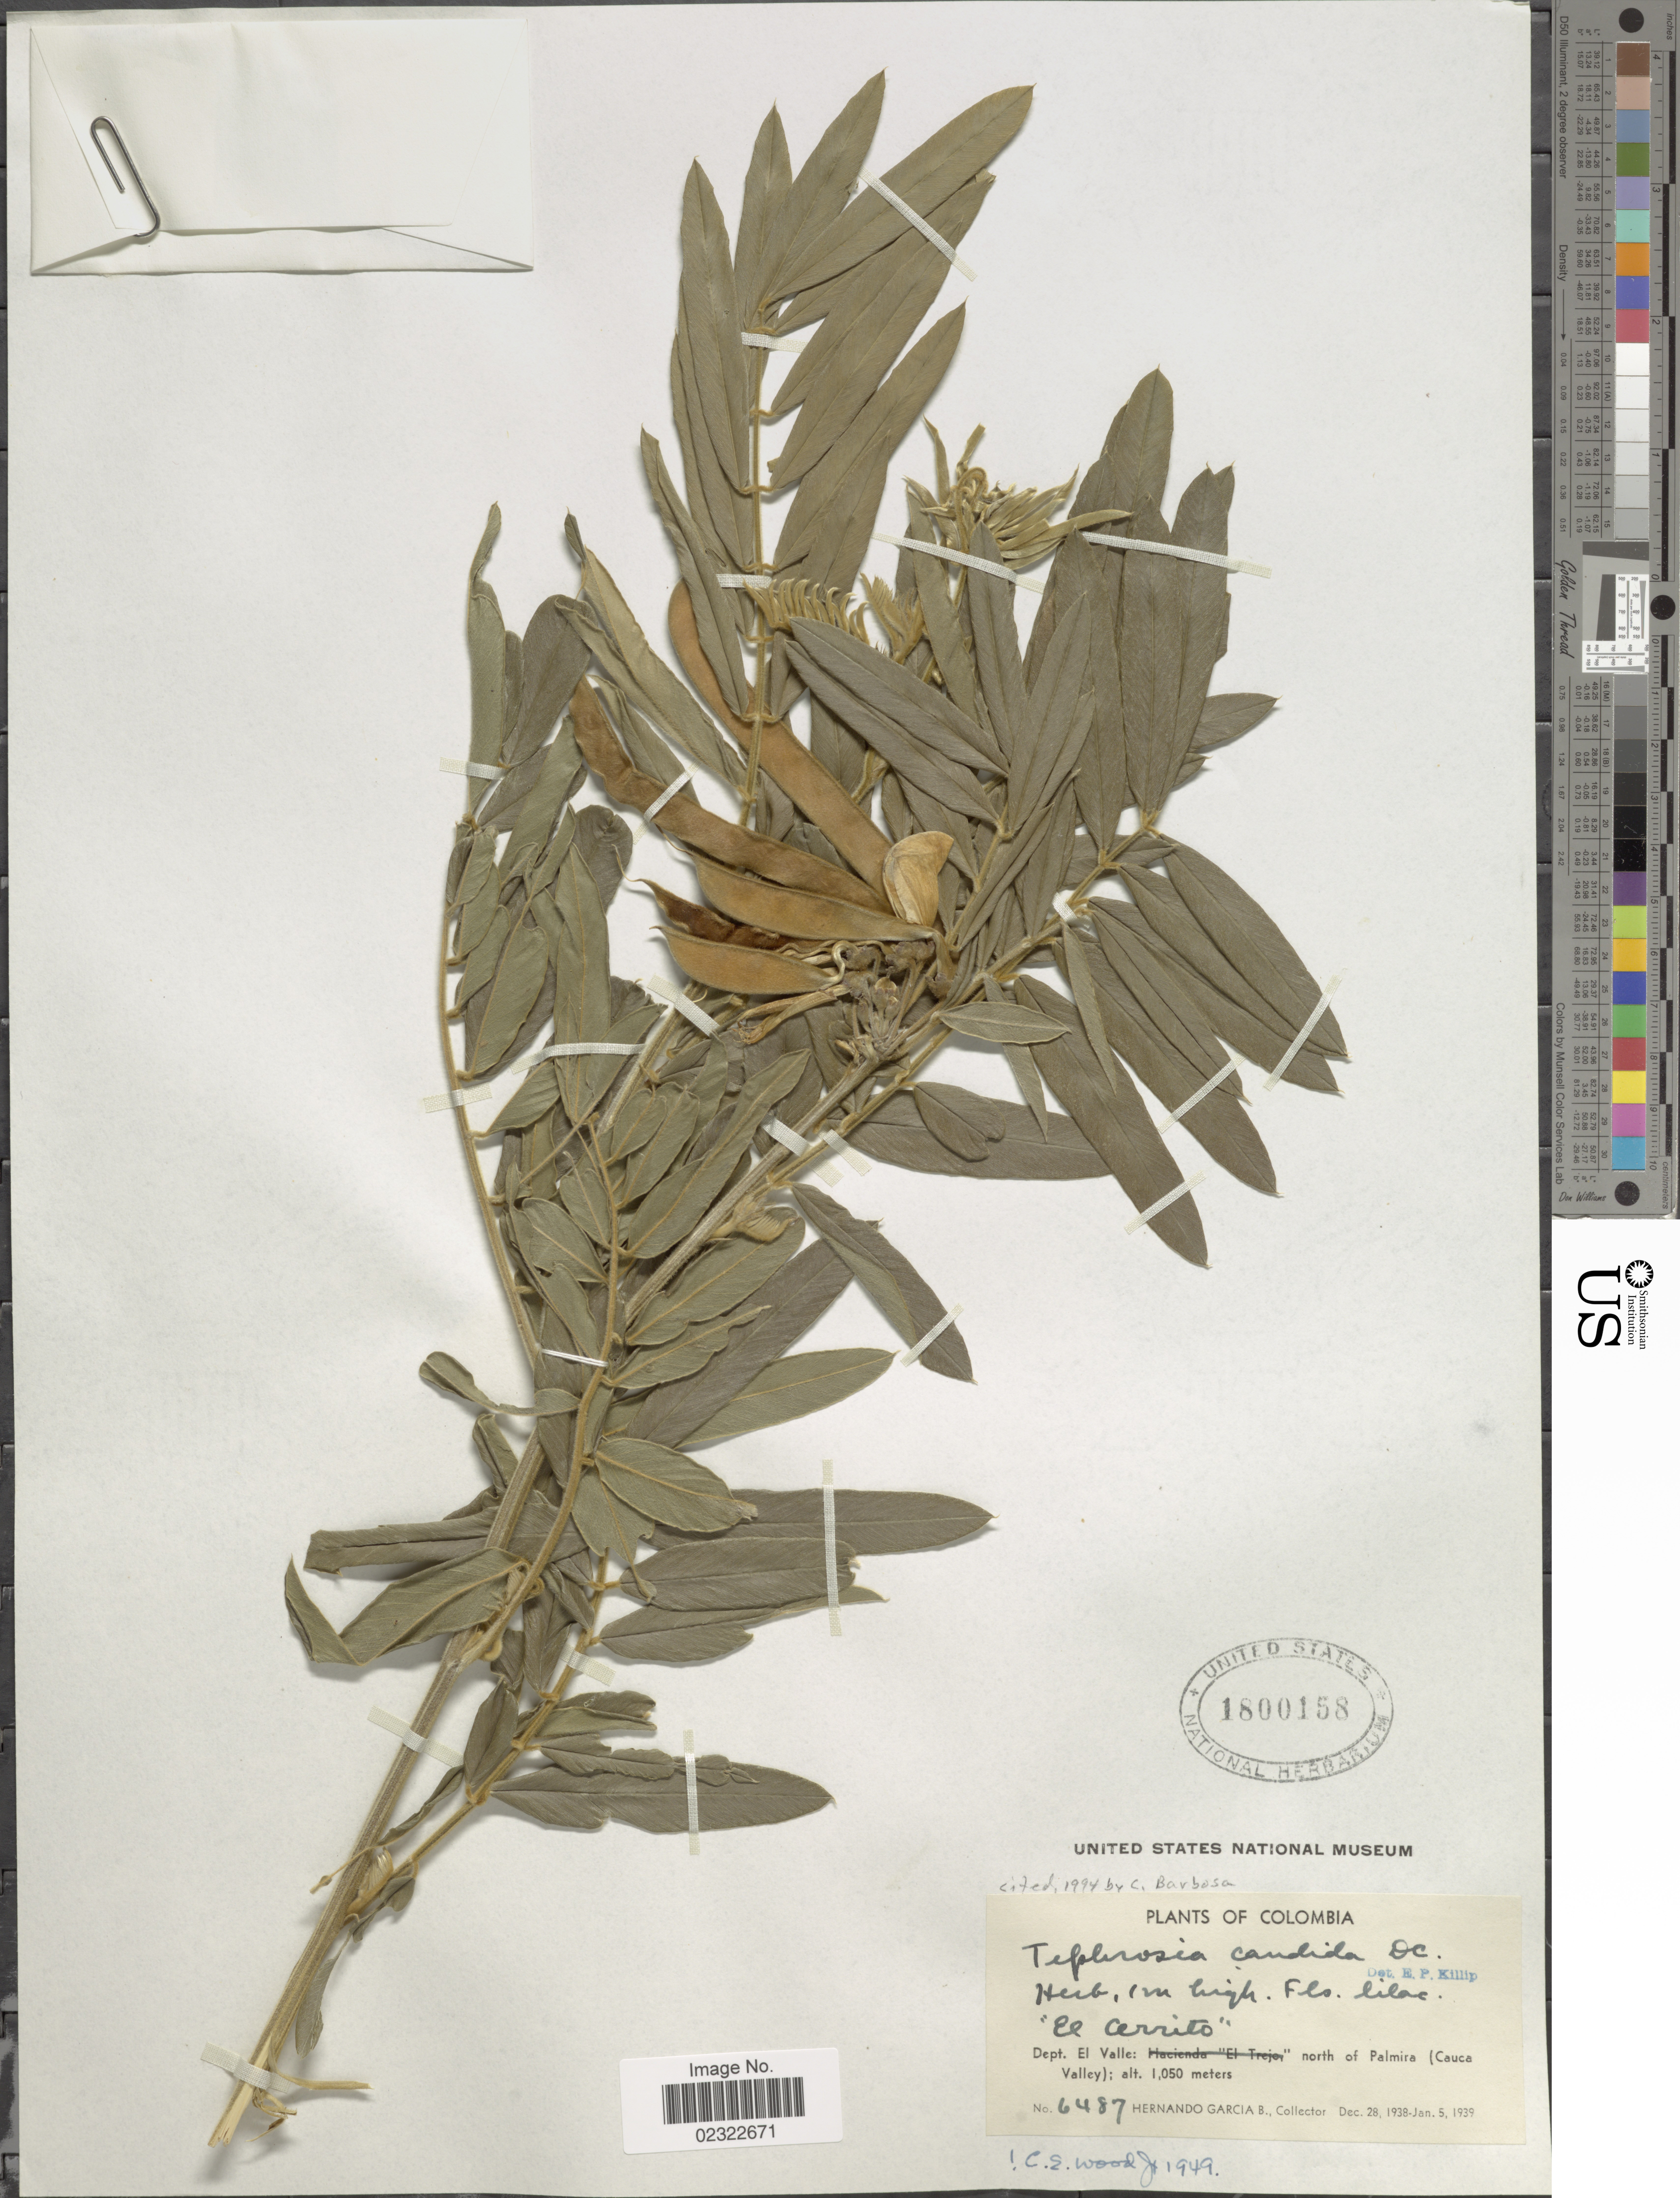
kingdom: Plantae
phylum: Tracheophyta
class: Magnoliopsida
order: Fabales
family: Fabaceae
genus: Tephrosia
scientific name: Tephrosia candida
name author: DC.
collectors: H. García Barriga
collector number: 6487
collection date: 1938-12-28/1939-01-05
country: Colombia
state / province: Valle del Cauca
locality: El Valle: north of Palmira (Cauca Valley).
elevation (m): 1050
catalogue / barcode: US 1800158